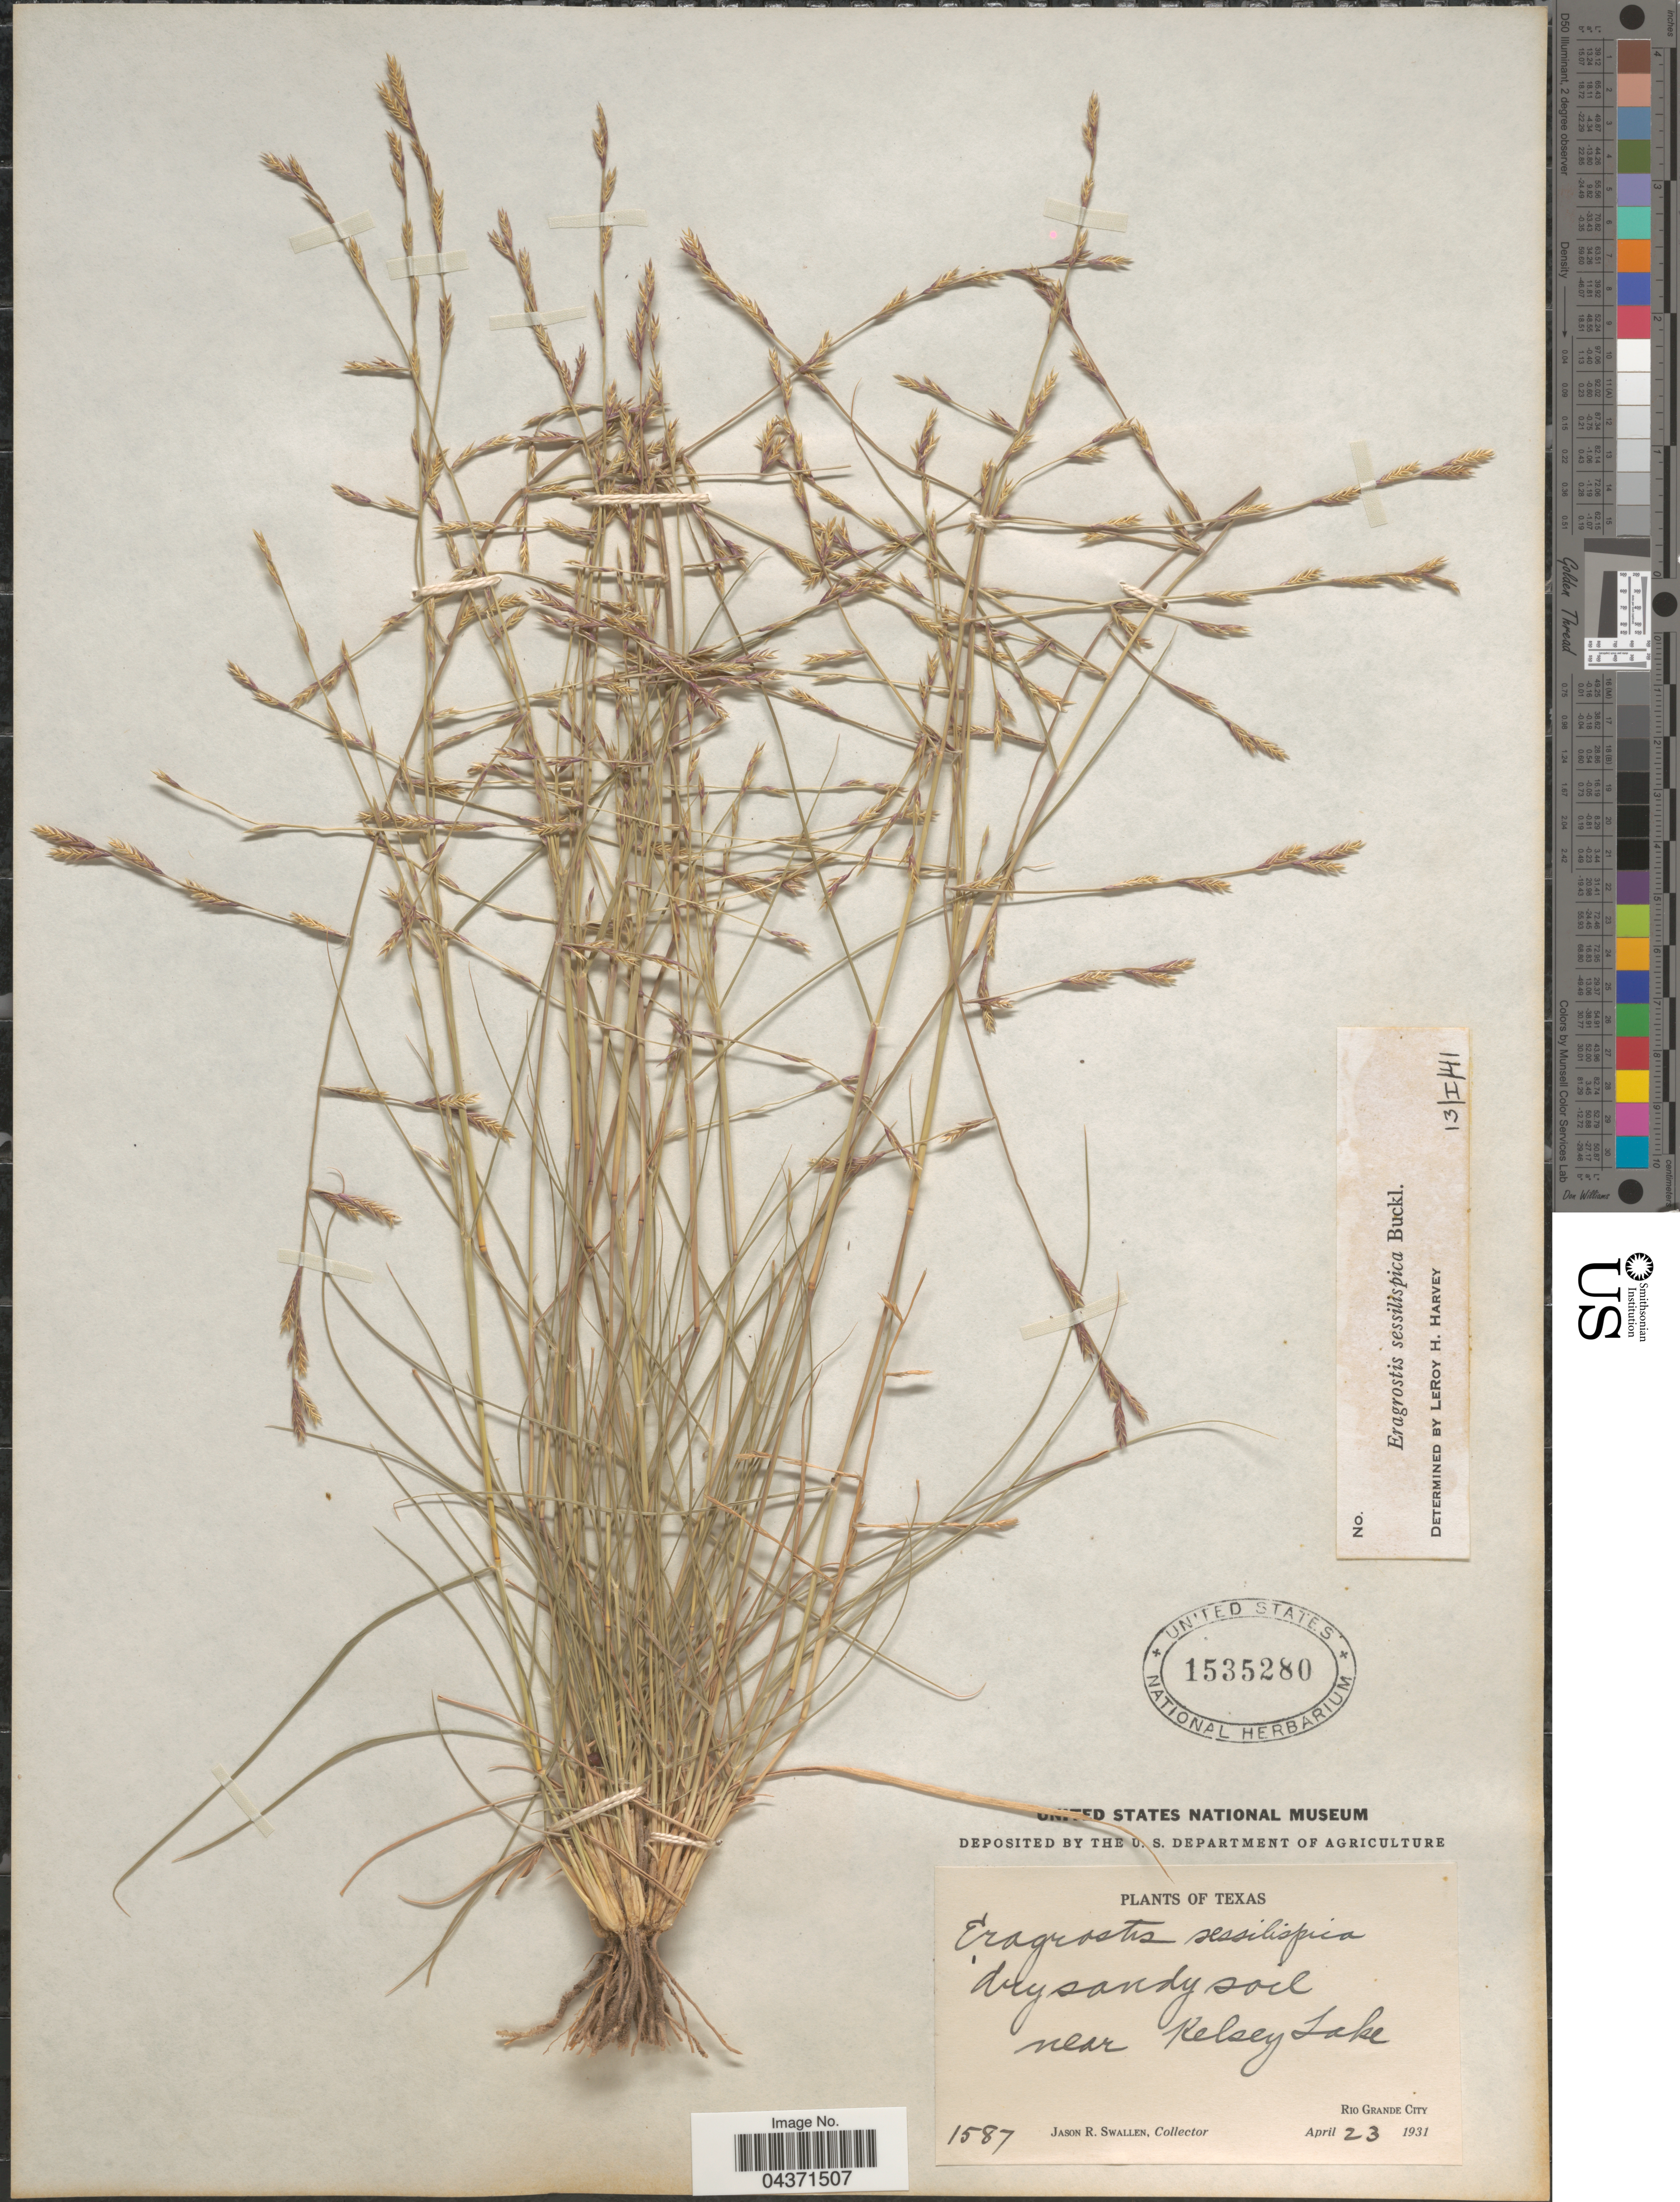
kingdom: Plantae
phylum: Tracheophyta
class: Liliopsida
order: Poales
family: Poaceae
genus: Eragrostis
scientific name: Eragrostis sessilispica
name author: Buckley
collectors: J. R. Swallen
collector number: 1587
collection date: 1931-04-23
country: United States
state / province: Texas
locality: Dry sandy soil near Kelsey Lake. Rio Grande City.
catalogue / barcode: US 1535280